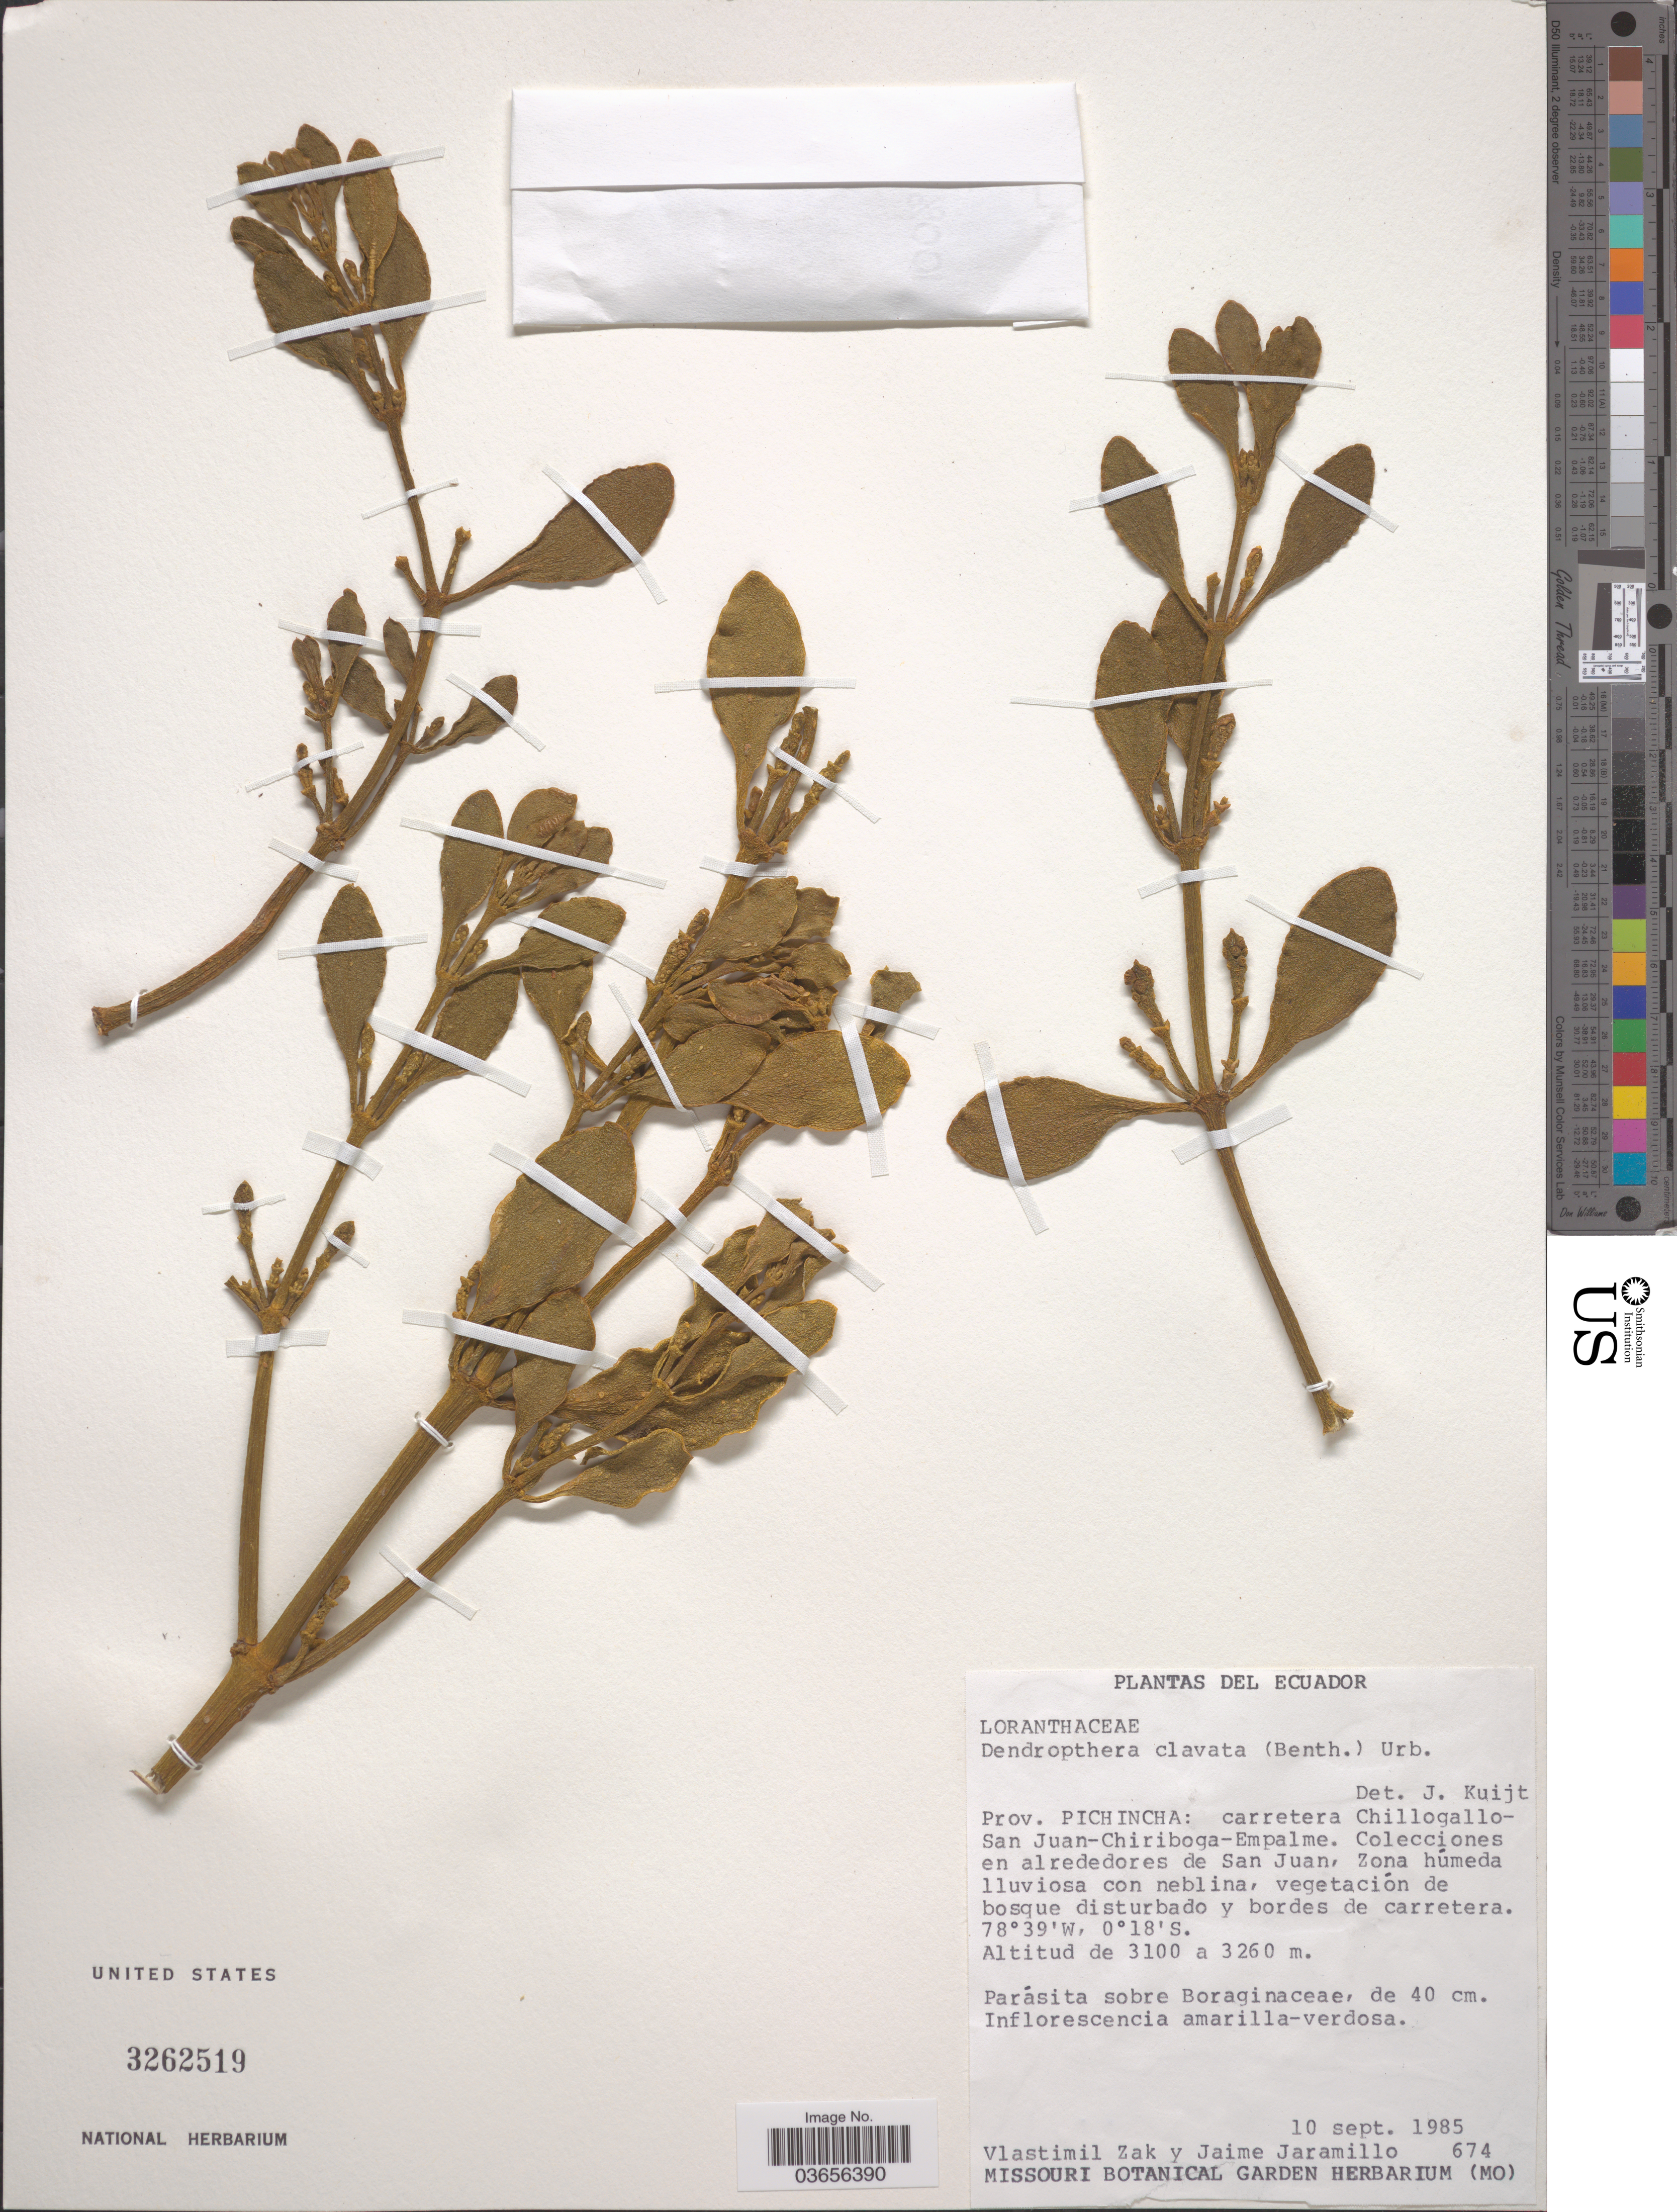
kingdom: Plantae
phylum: Tracheophyta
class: Magnoliopsida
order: Santalales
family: Viscaceae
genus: Dendrophthora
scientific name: Dendrophthora clavata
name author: (Benth.) Urb.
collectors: V. Zak & J. Jaramillo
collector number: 674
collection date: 1985-09-10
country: Ecuador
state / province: Pichincha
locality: Carretera Chillogallo- San Juan-Chiriboga-Empalme. En alrededores de San Juan, Zone húmeda lluviosa con neblina, vegetación de bosque disturbado y bordes de carretera.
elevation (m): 3100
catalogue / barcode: US 3262519